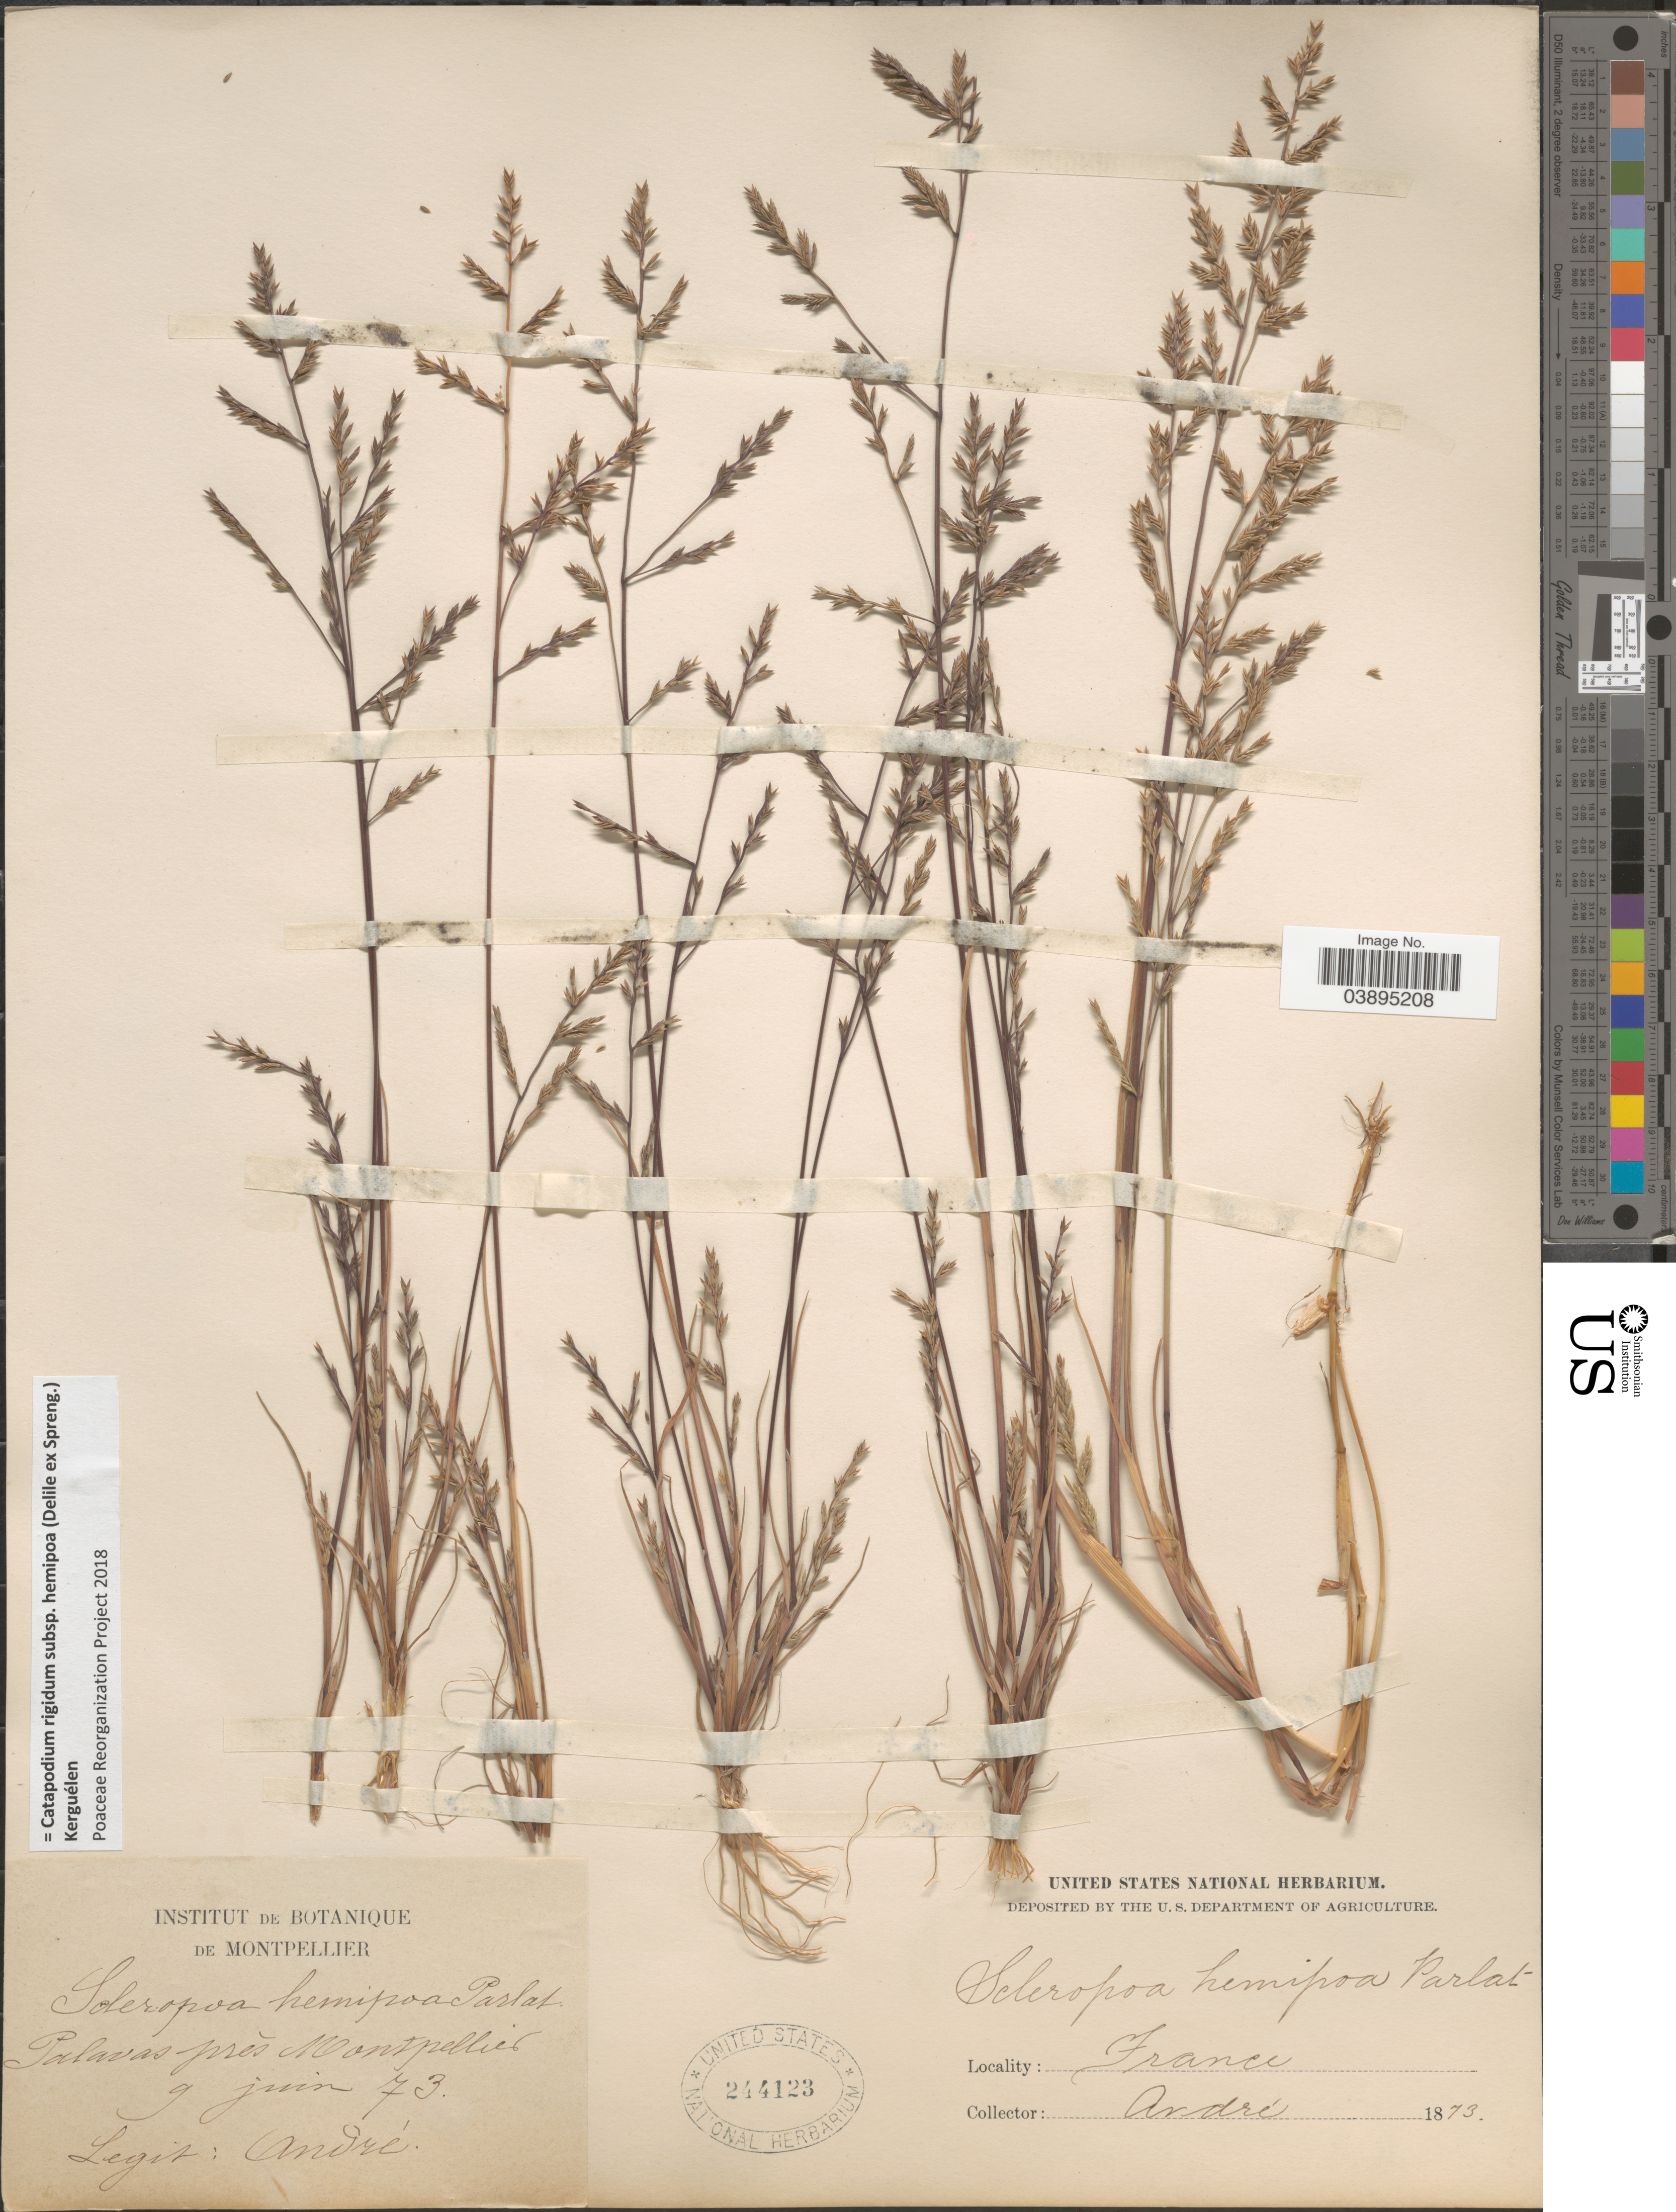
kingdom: Plantae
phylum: Tracheophyta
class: Liliopsida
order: Poales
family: Poaceae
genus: Catapodium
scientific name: Catapodium rigidum subsp. hemipoa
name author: (Delile ex Spreng.) Kerguélen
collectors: André, --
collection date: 1873-06-09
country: France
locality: Palavas près Montpellier.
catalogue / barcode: US 244123